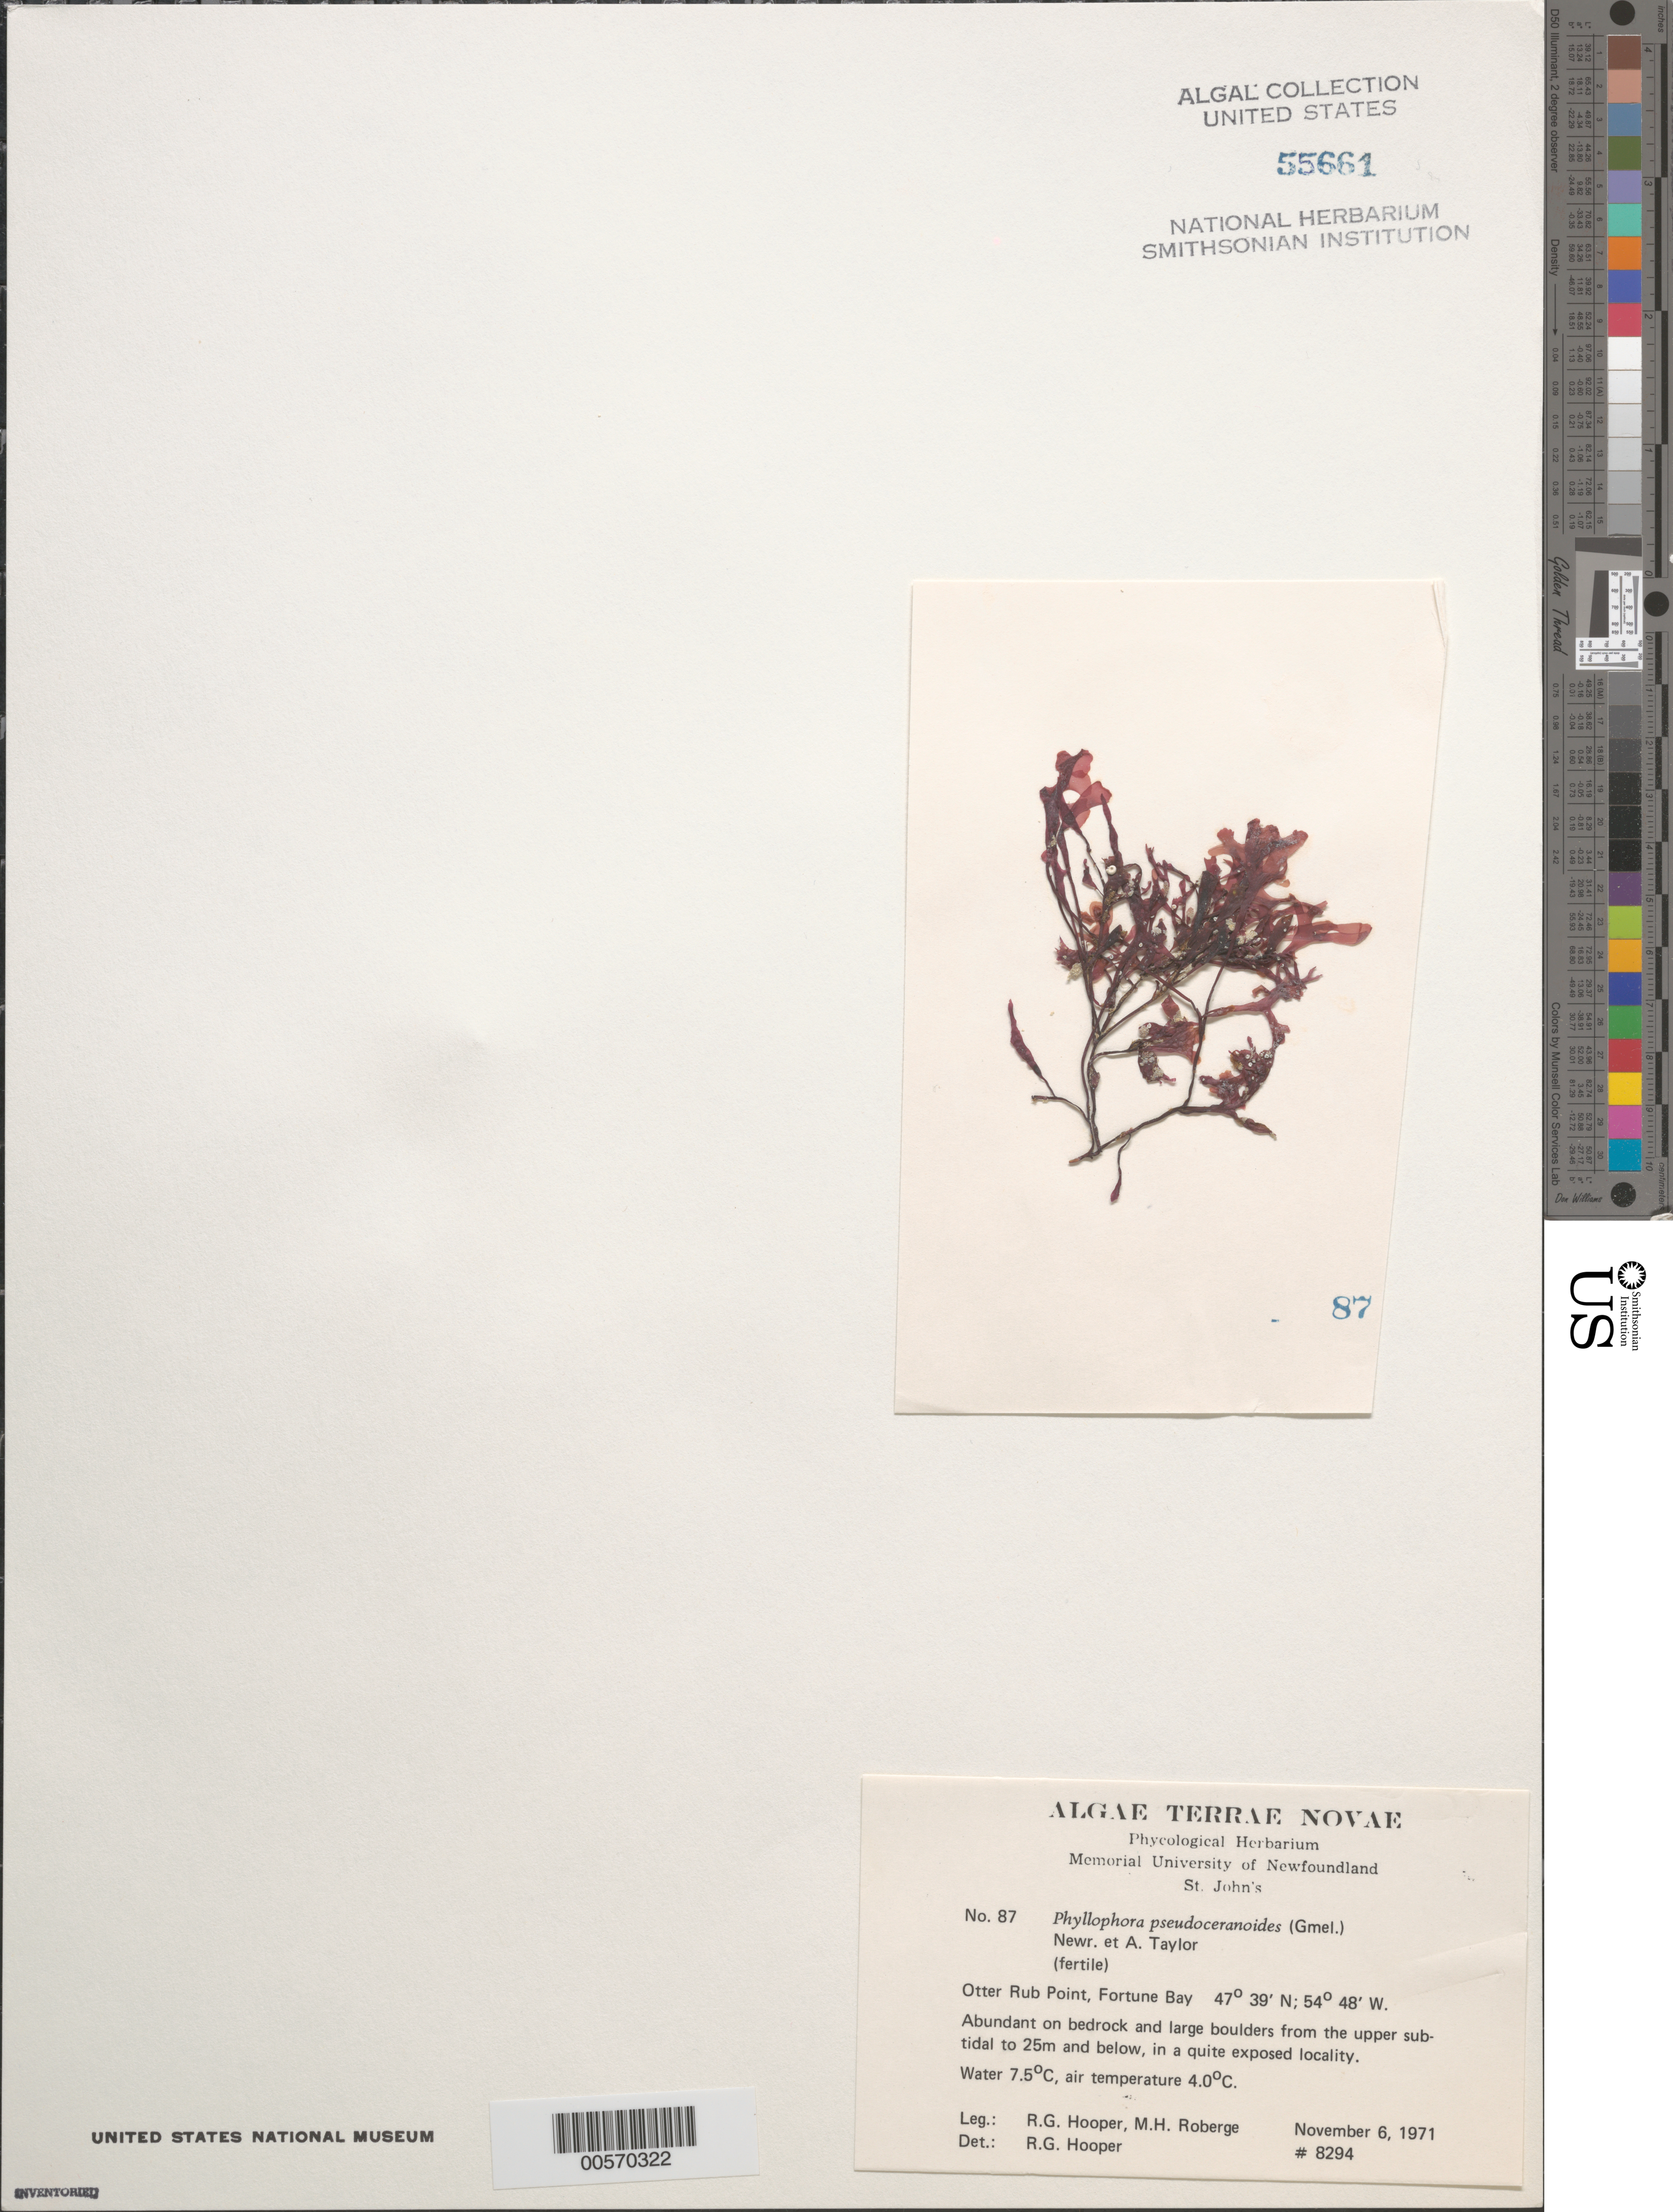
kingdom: Plantae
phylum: Rhodophyta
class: Florideophyceae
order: Gigartinales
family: Phyllophoraceae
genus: Phyllophora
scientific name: Phyllophora pseudoceranoides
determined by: Hooper, R. G.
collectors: R. G. Hooper & M. Roberge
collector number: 8294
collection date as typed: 06 Nov 1971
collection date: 1971-11-06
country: Canada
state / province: Newfoundland and Labrador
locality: Otter Rub Point, Fortune Bay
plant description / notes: Algae Terrae Novae, no. 87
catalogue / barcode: US 55661